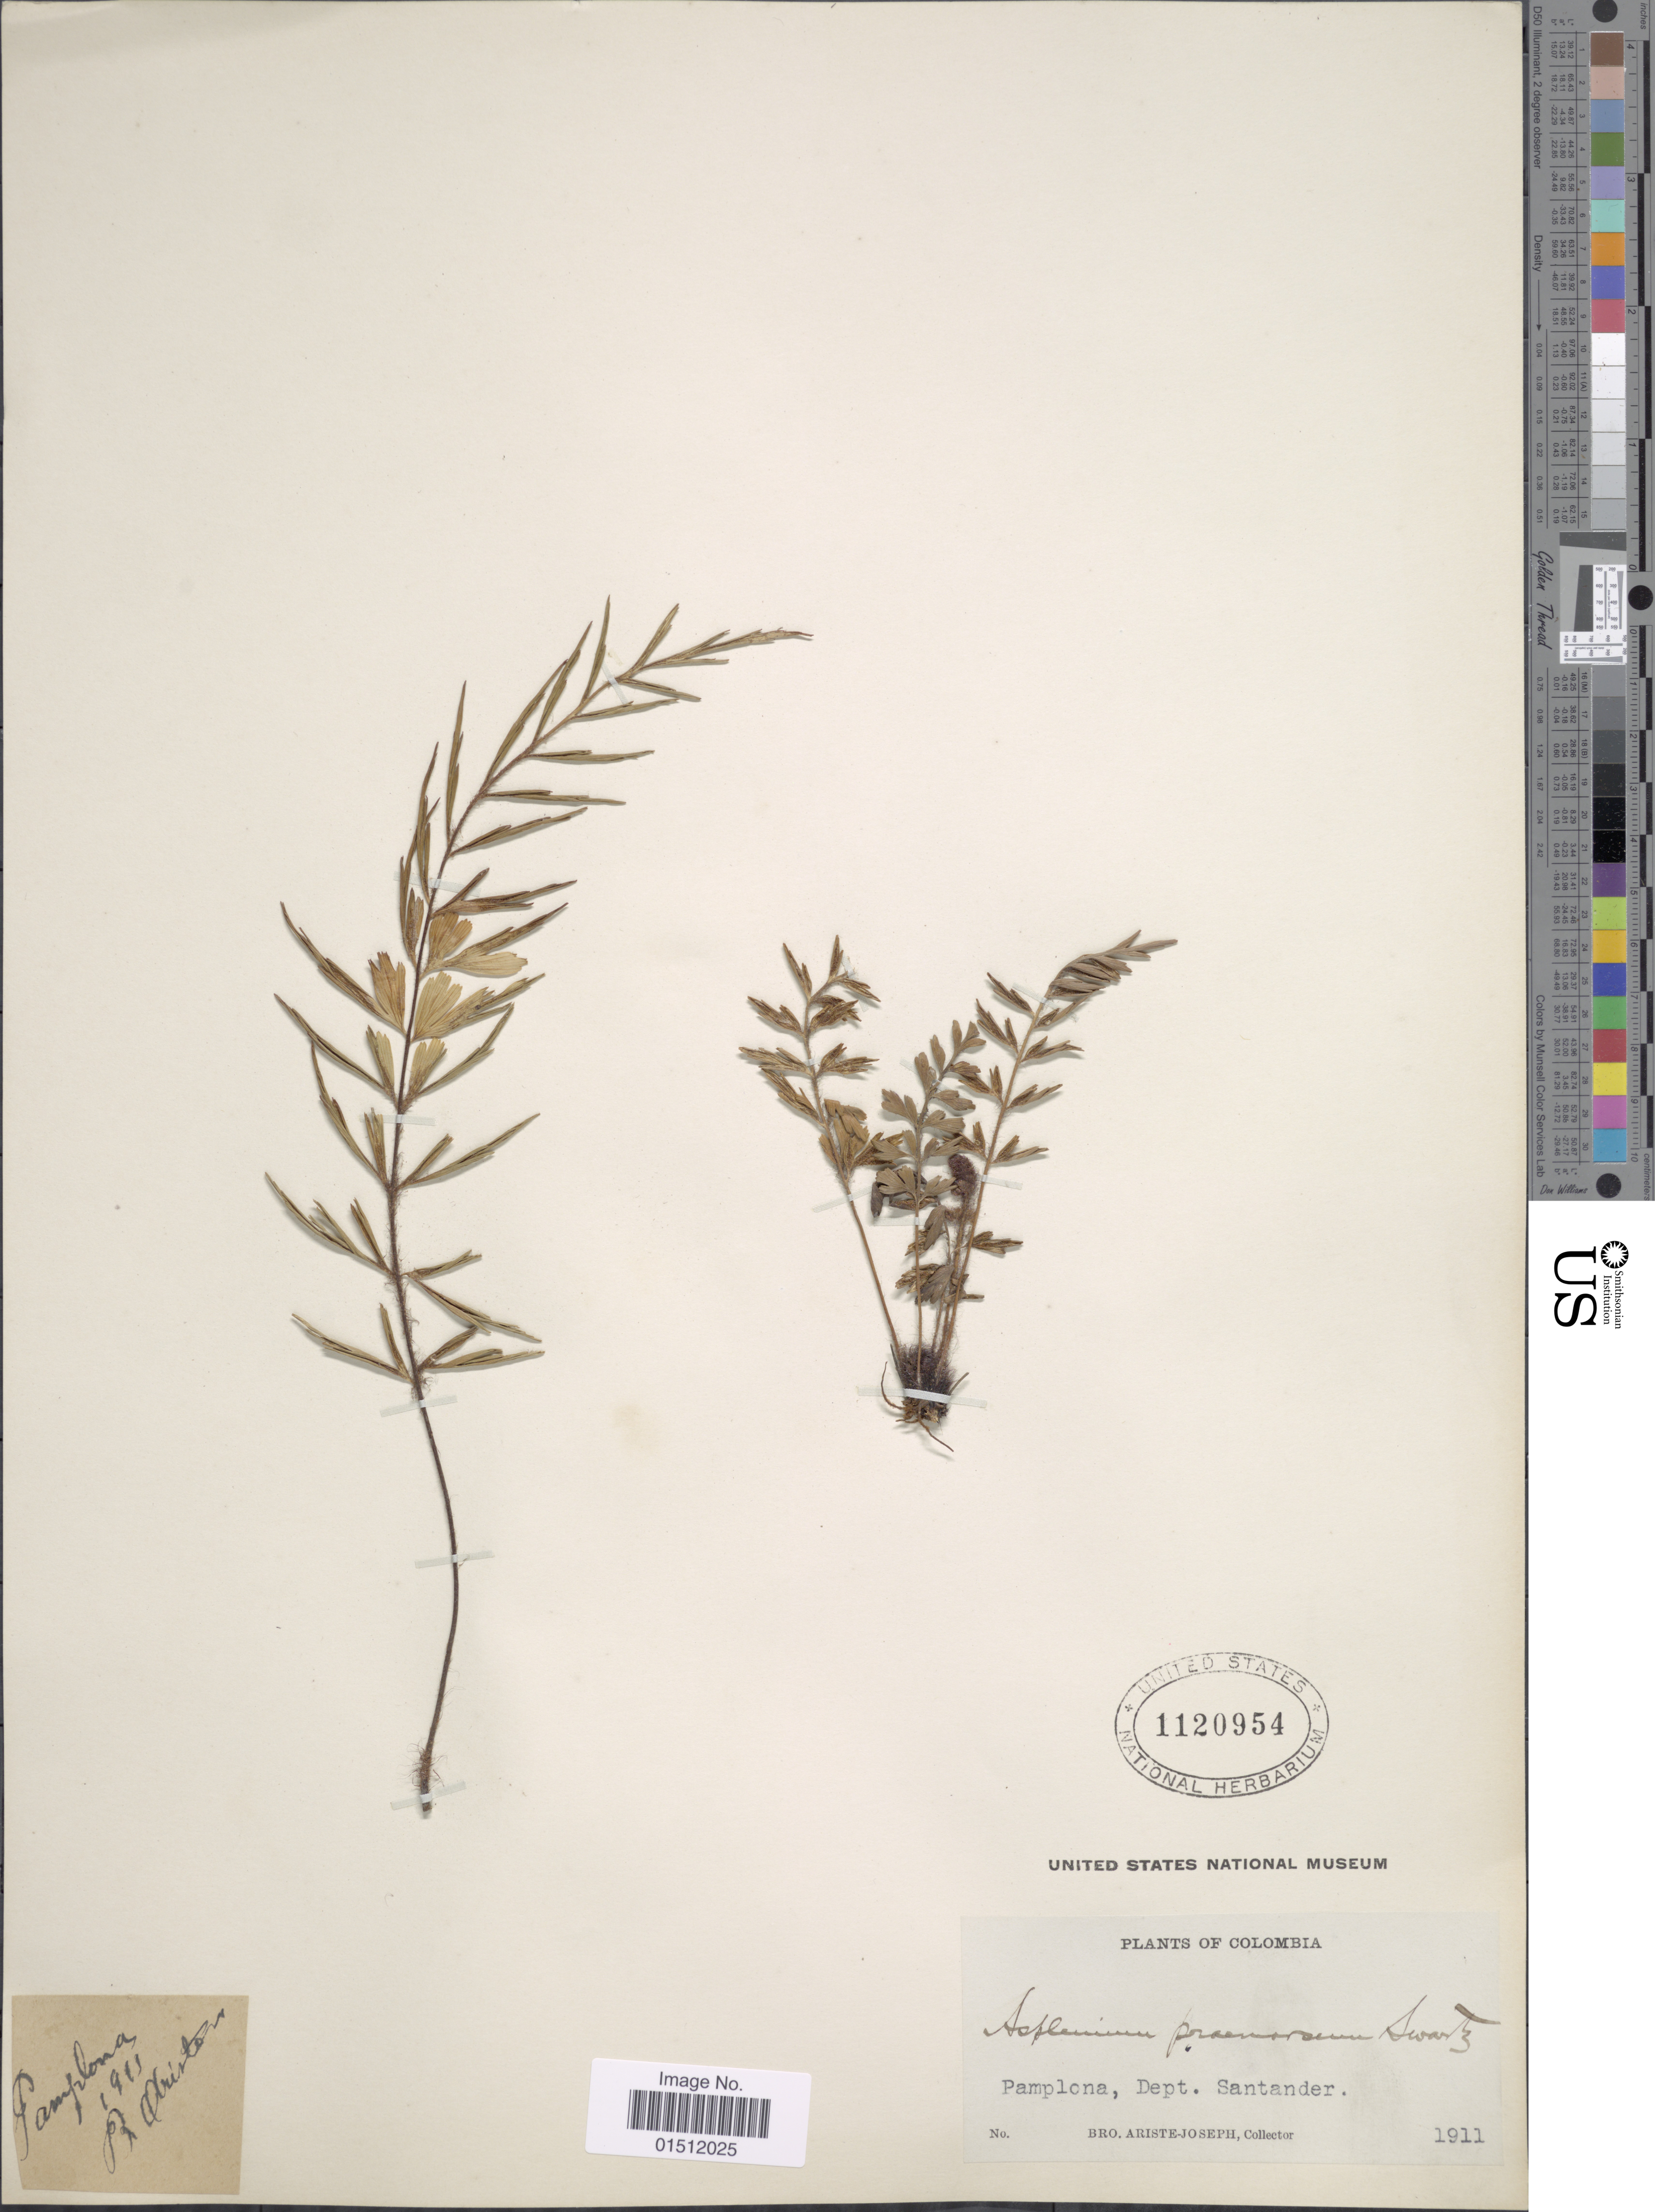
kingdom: Plantae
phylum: Tracheophyta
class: Polypodiopsida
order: Polypodiales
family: Aspleniaceae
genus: Asplenium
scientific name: Asplenium praemorsum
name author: Sw.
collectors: Bro. Ariste-Joseph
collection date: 1911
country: Colombia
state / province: Santander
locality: Pamplona, Dept. Santander.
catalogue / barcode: US 1120954